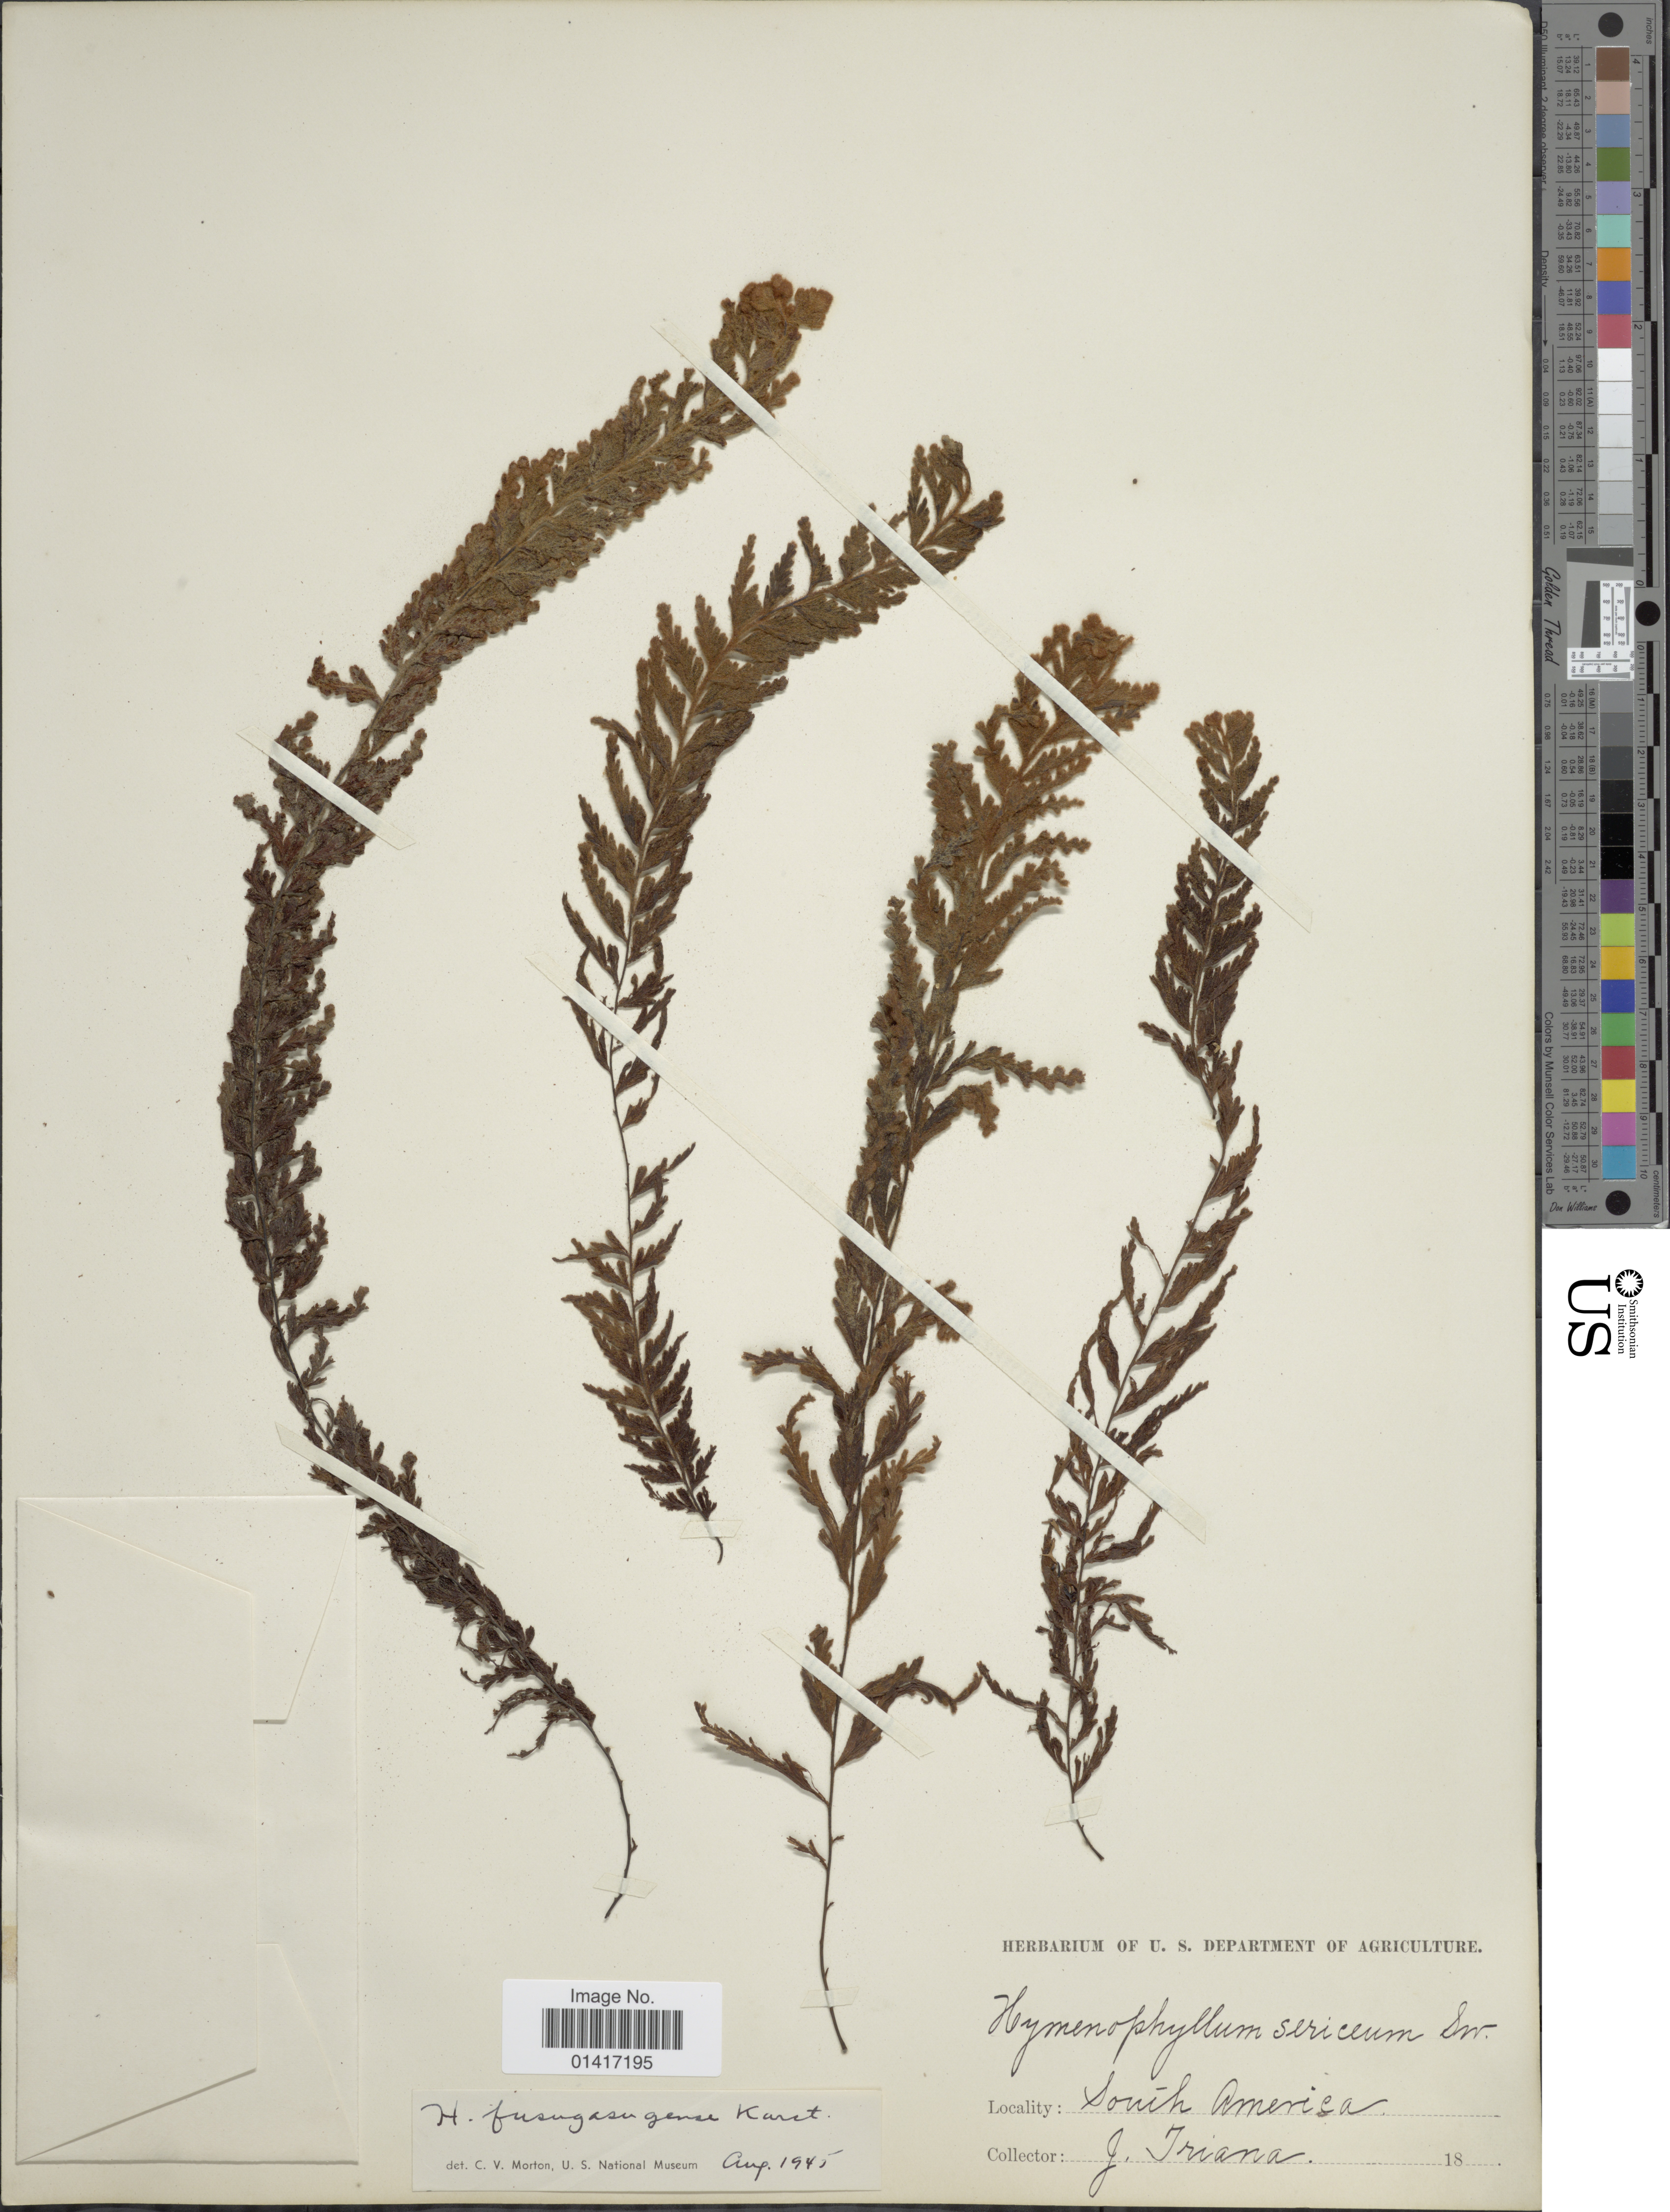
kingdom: Plantae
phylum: Tracheophyta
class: Polypodiopsida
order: Hymenophyllales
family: Hymenophyllaceae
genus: Hymenophyllum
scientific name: Hymenophyllum tomentosum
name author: Kunze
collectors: J. Triana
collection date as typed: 18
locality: South America